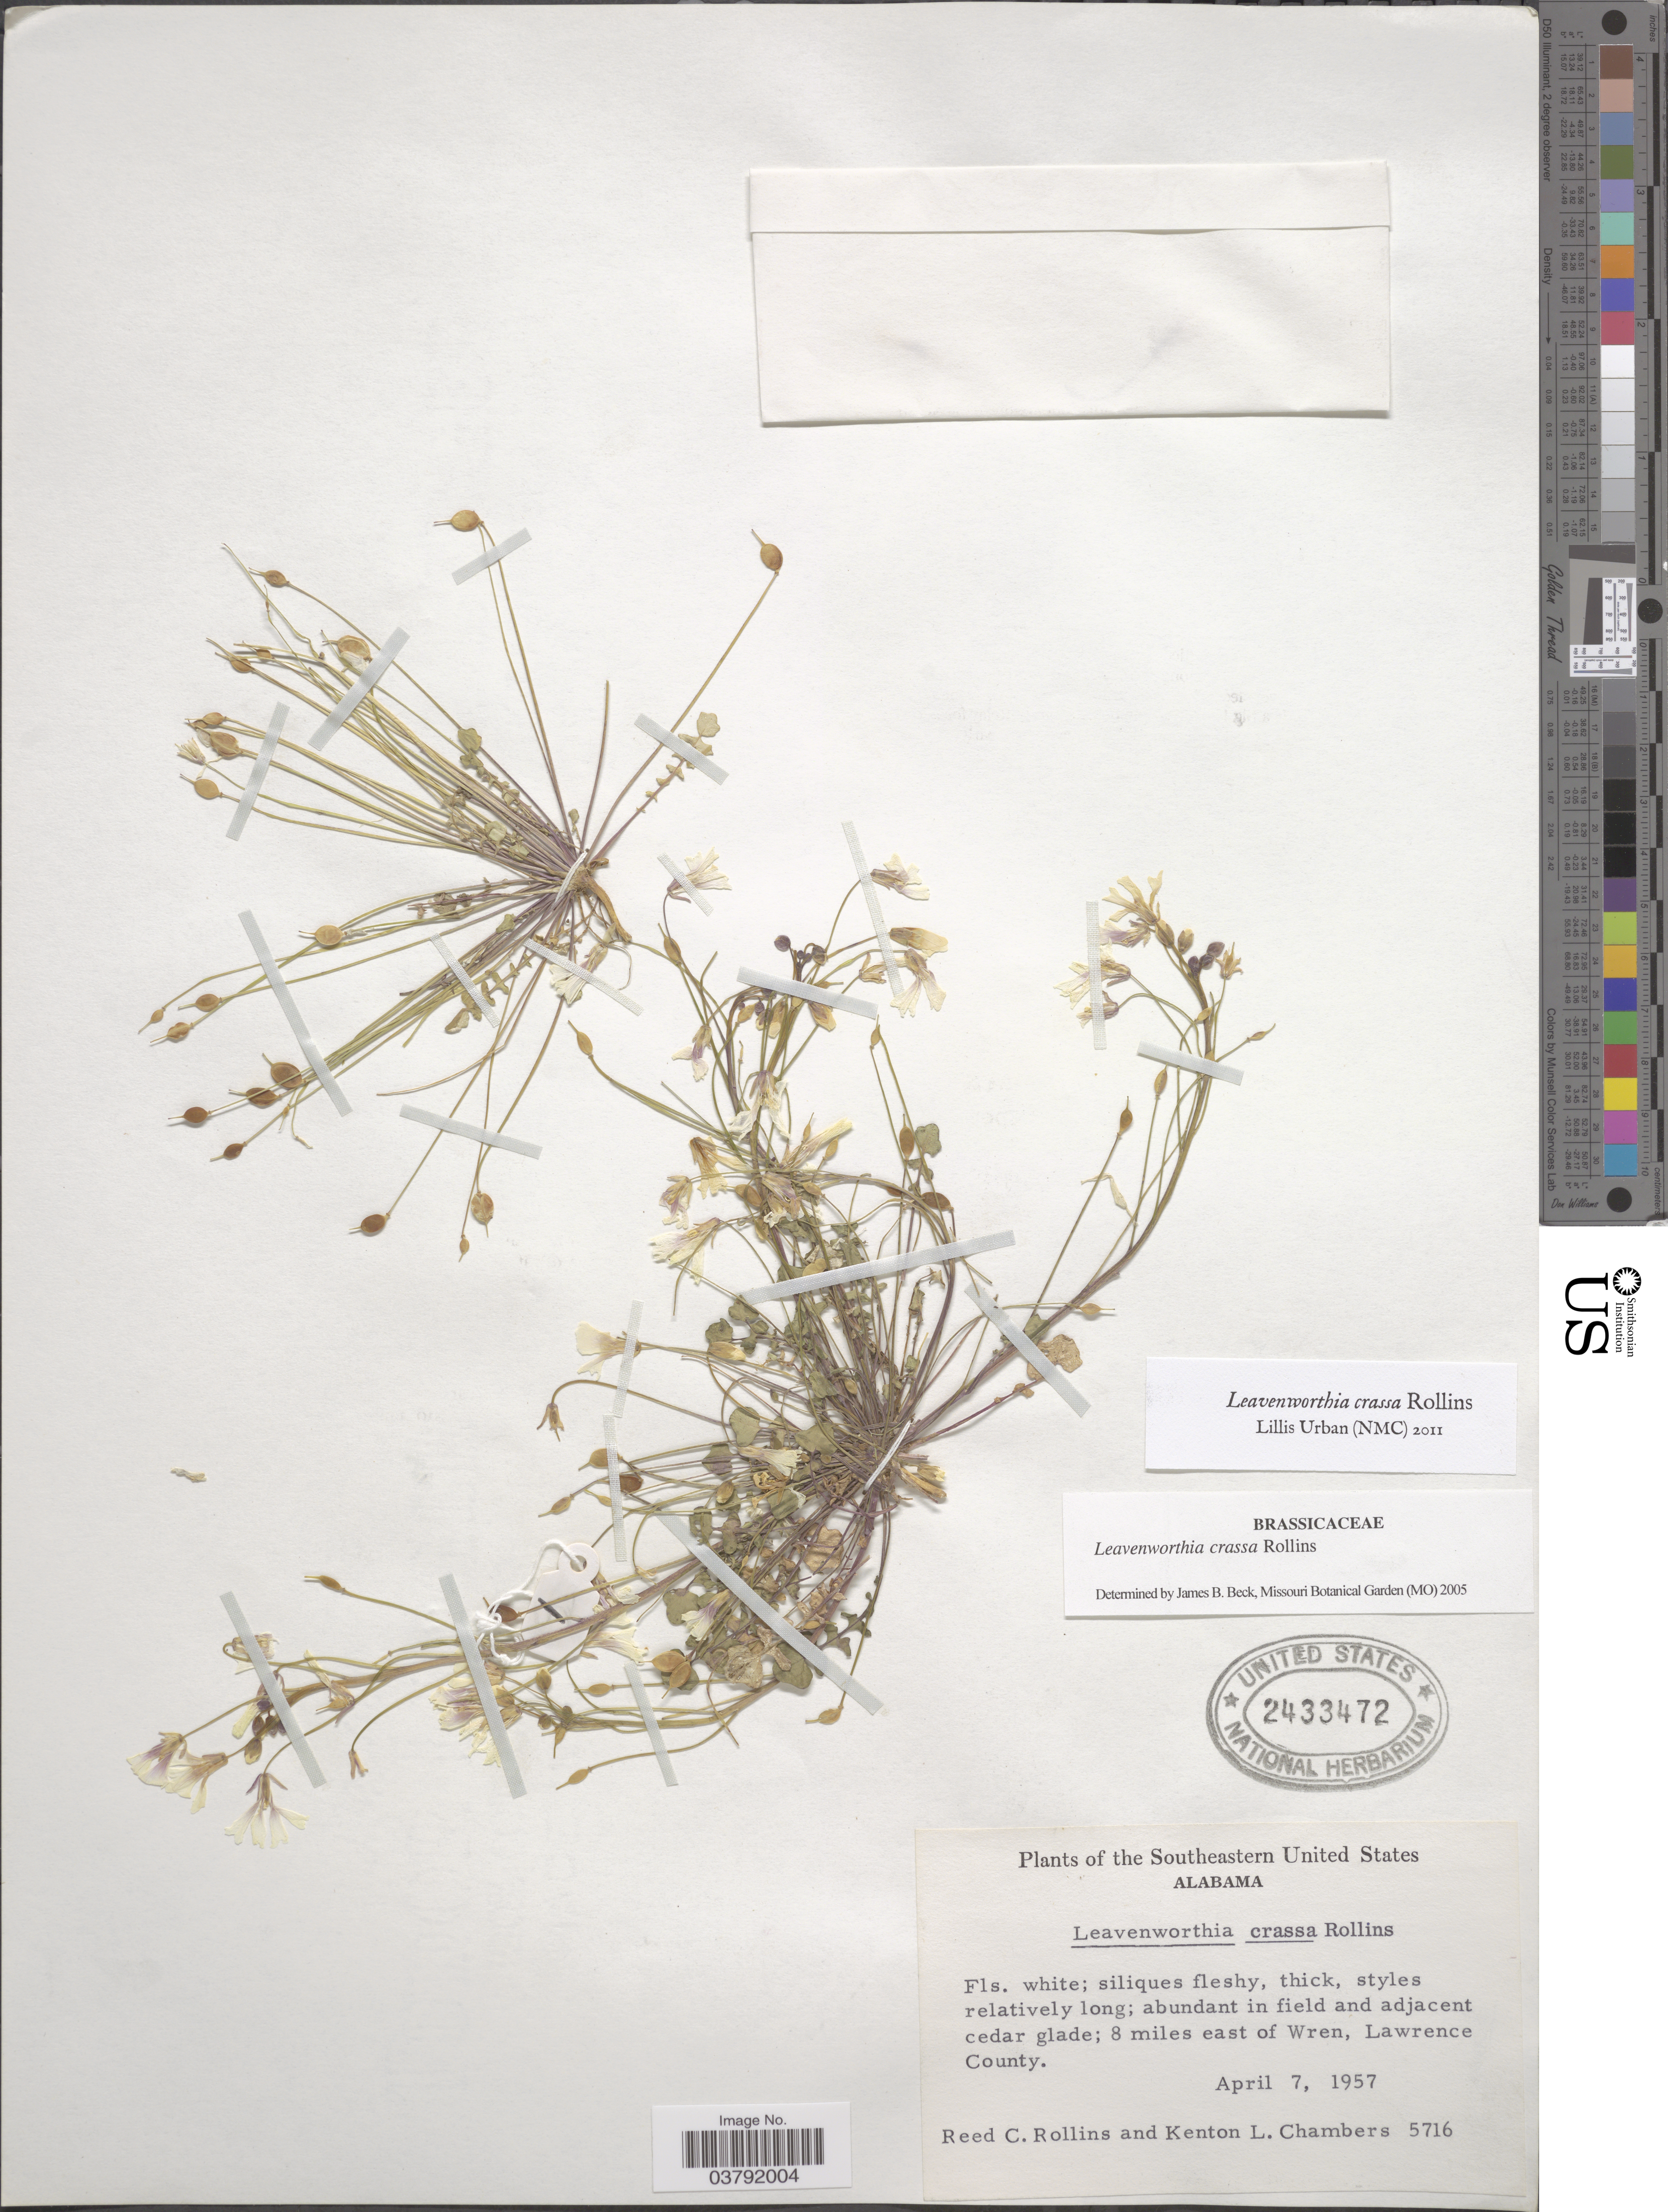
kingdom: Plantae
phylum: Tracheophyta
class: Magnoliopsida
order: Brassicales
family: Brassicaceae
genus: Leavenworthia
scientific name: Leavenworthia crassa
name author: Rollins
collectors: R. C. Rollins & K. L. Chambers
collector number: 5716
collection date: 1957-04-07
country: United States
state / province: Alabama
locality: Southeastern United States. 8 miles east of Wren, Lawrence County.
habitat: abundant in field and adjacent cedar glade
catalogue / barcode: US 2433472